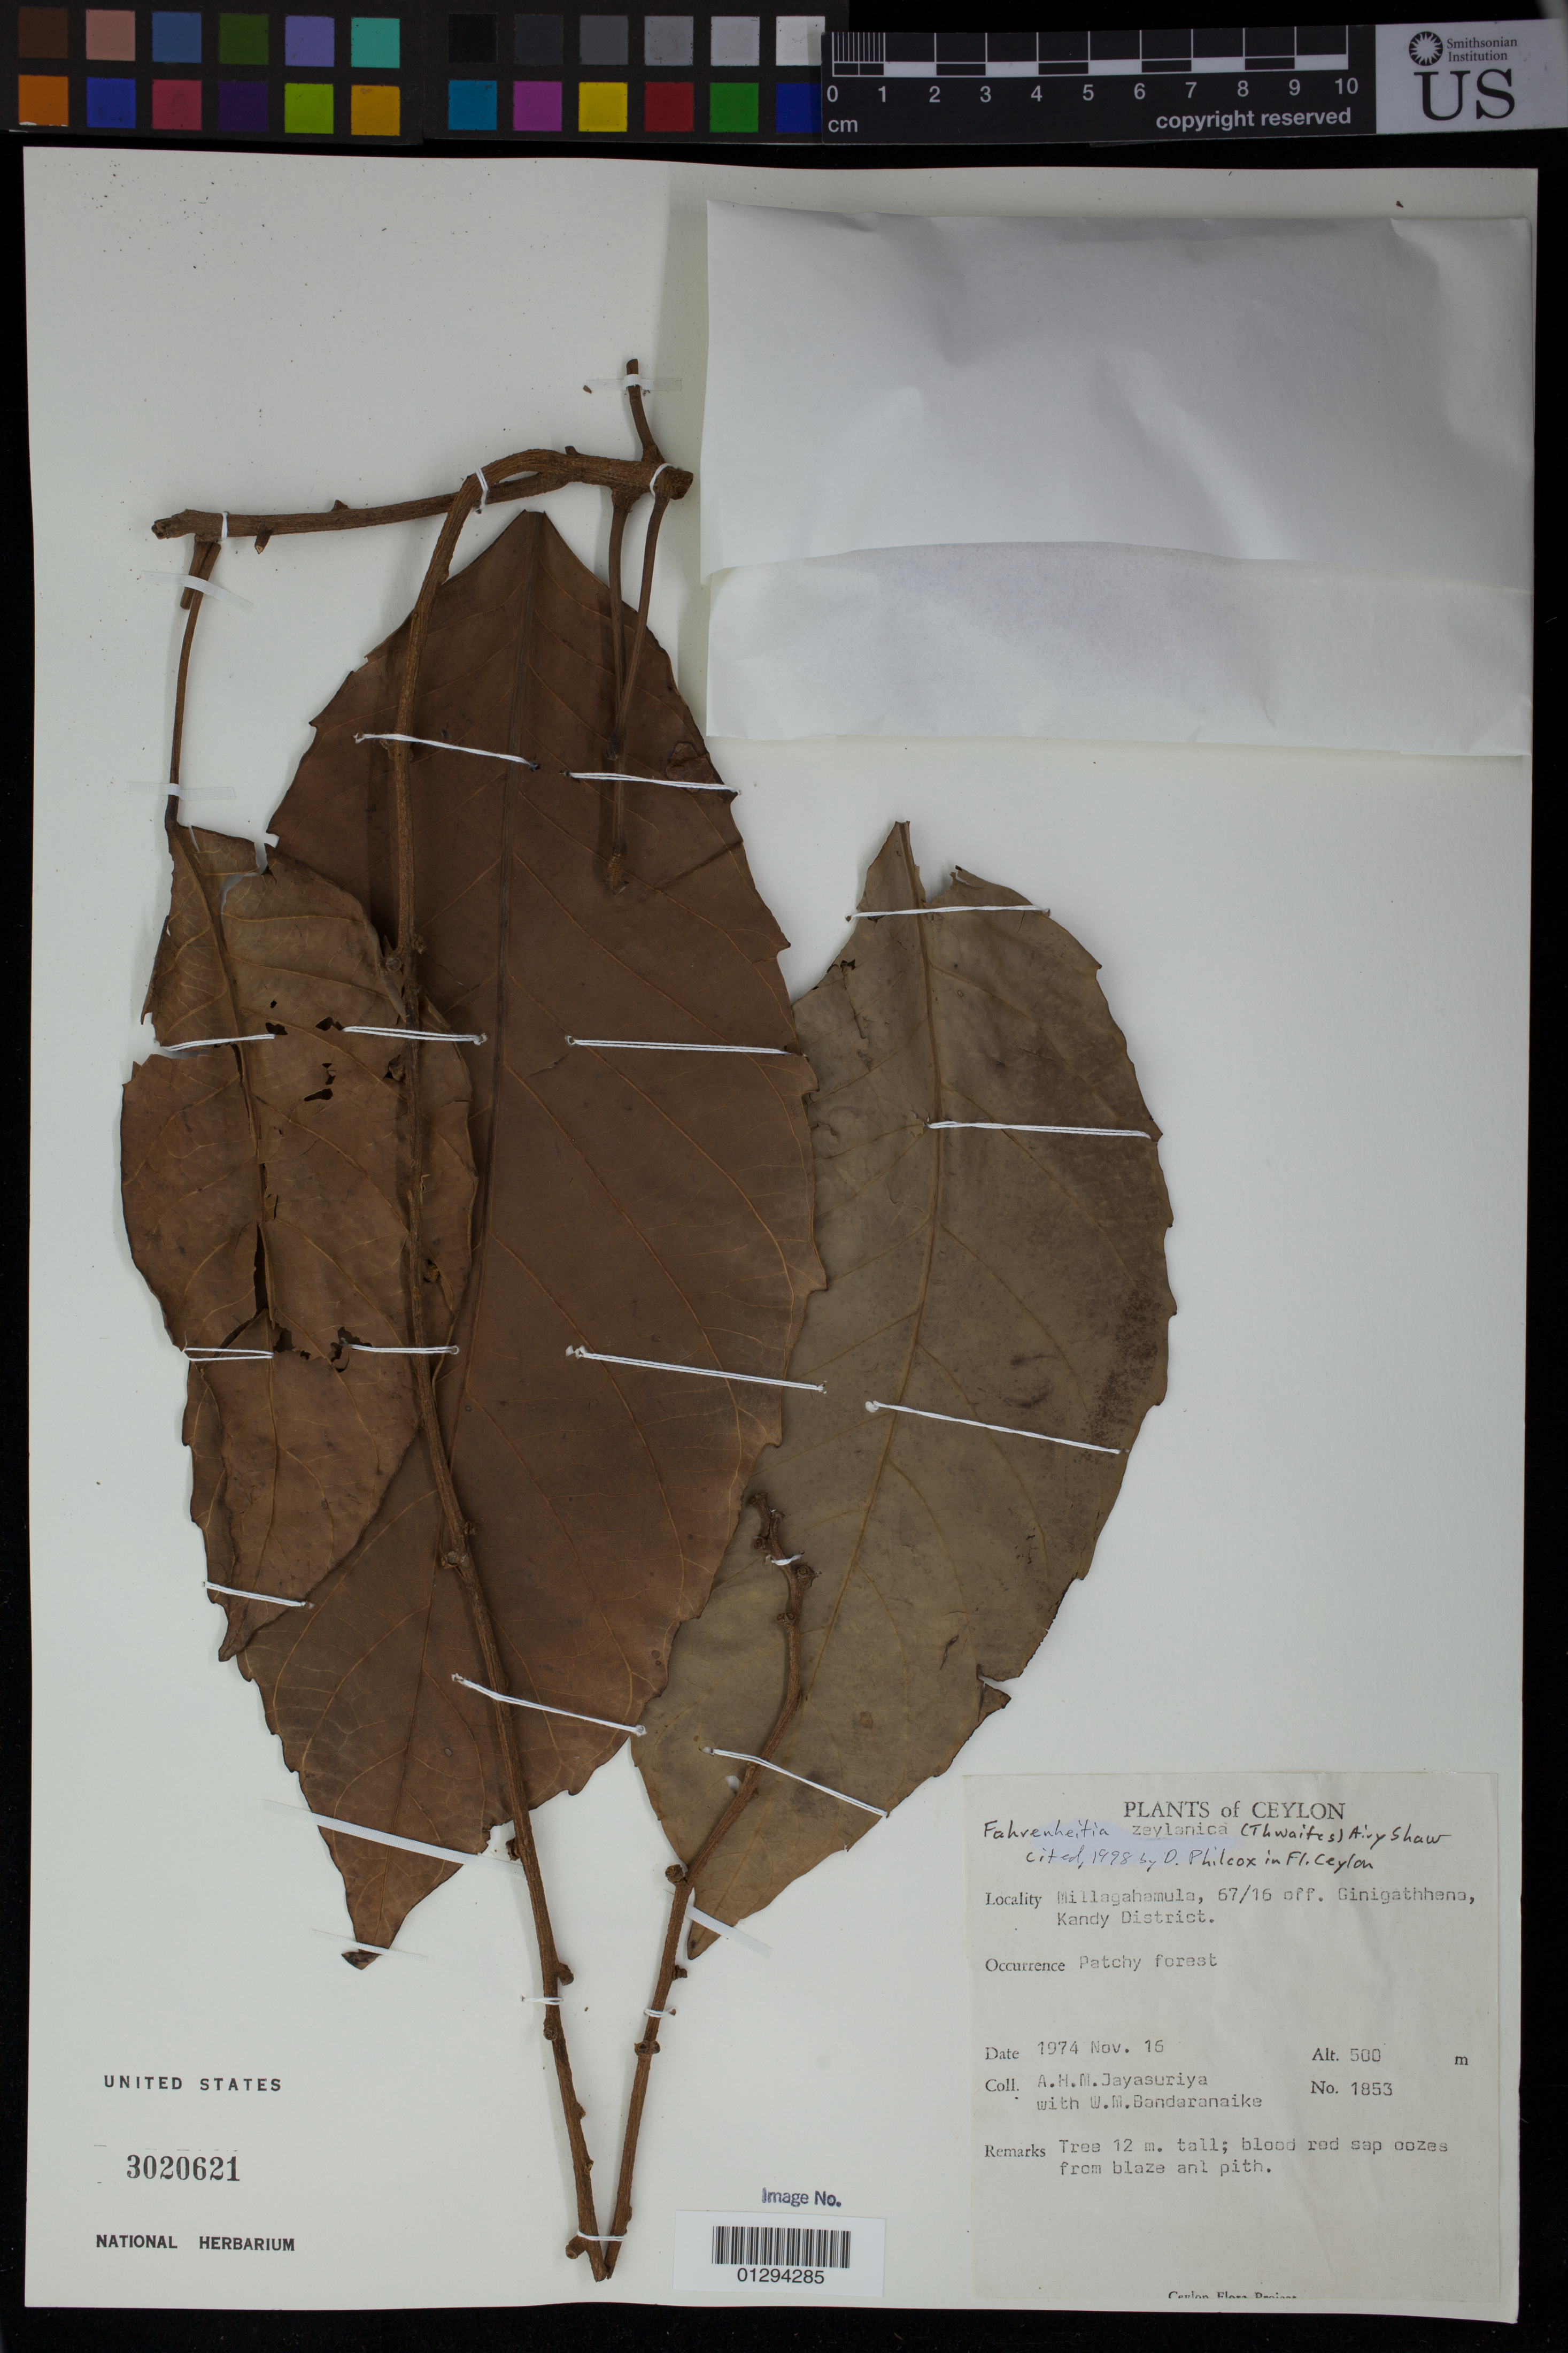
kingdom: Plantae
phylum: Tracheophyta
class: Magnoliopsida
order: Malpighiales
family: Euphorbiaceae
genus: Fahrenheitia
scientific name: Fahrenheitia zeylanica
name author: (Thwaites) Airy Shaw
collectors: A. H. Jayasuriya & W. Bandaranayake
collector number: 1853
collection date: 1974-11-16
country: Sri Lanka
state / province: Central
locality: Millagahamula, 67/16 off. Ginigathhena, Kandy District.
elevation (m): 500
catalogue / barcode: US 3020621